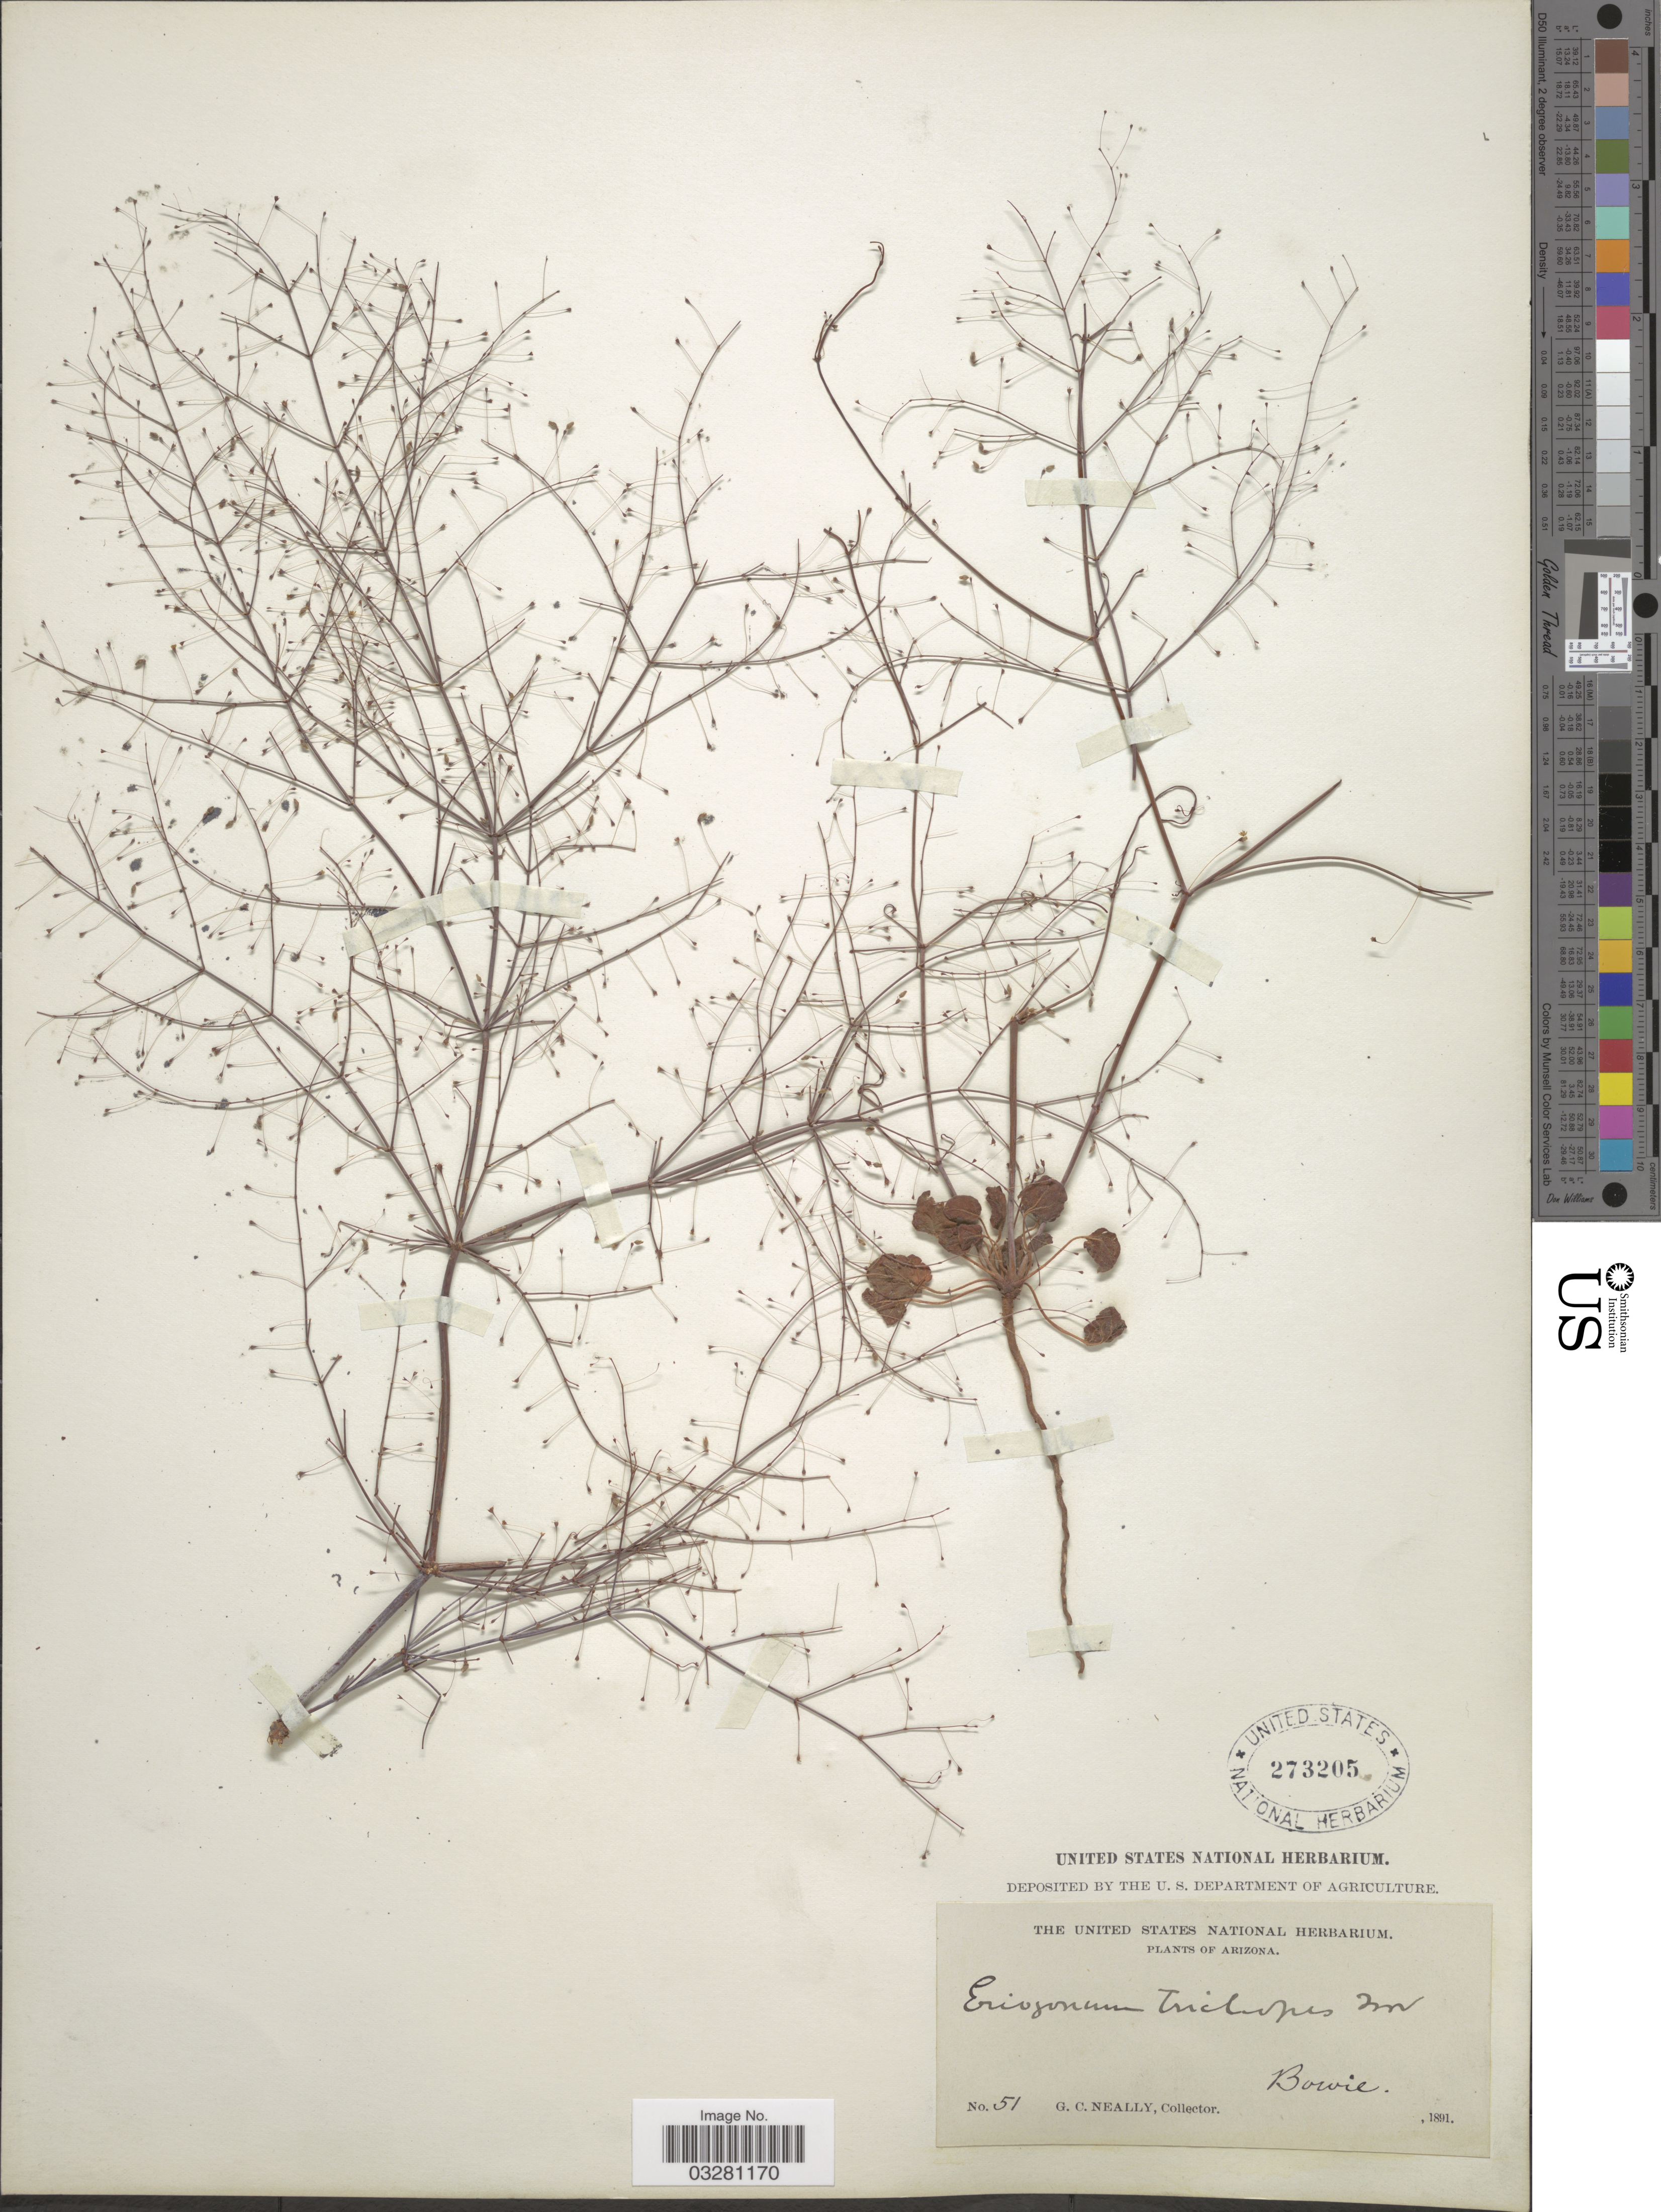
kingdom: Plantae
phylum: Tracheophyta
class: Magnoliopsida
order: Caryophyllales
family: Polygonaceae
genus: Eriogonum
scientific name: Eriogonum trichopes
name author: Torr.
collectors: G. Neally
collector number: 51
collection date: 1891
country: United States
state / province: Arizona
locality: Bowie.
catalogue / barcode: US 273205